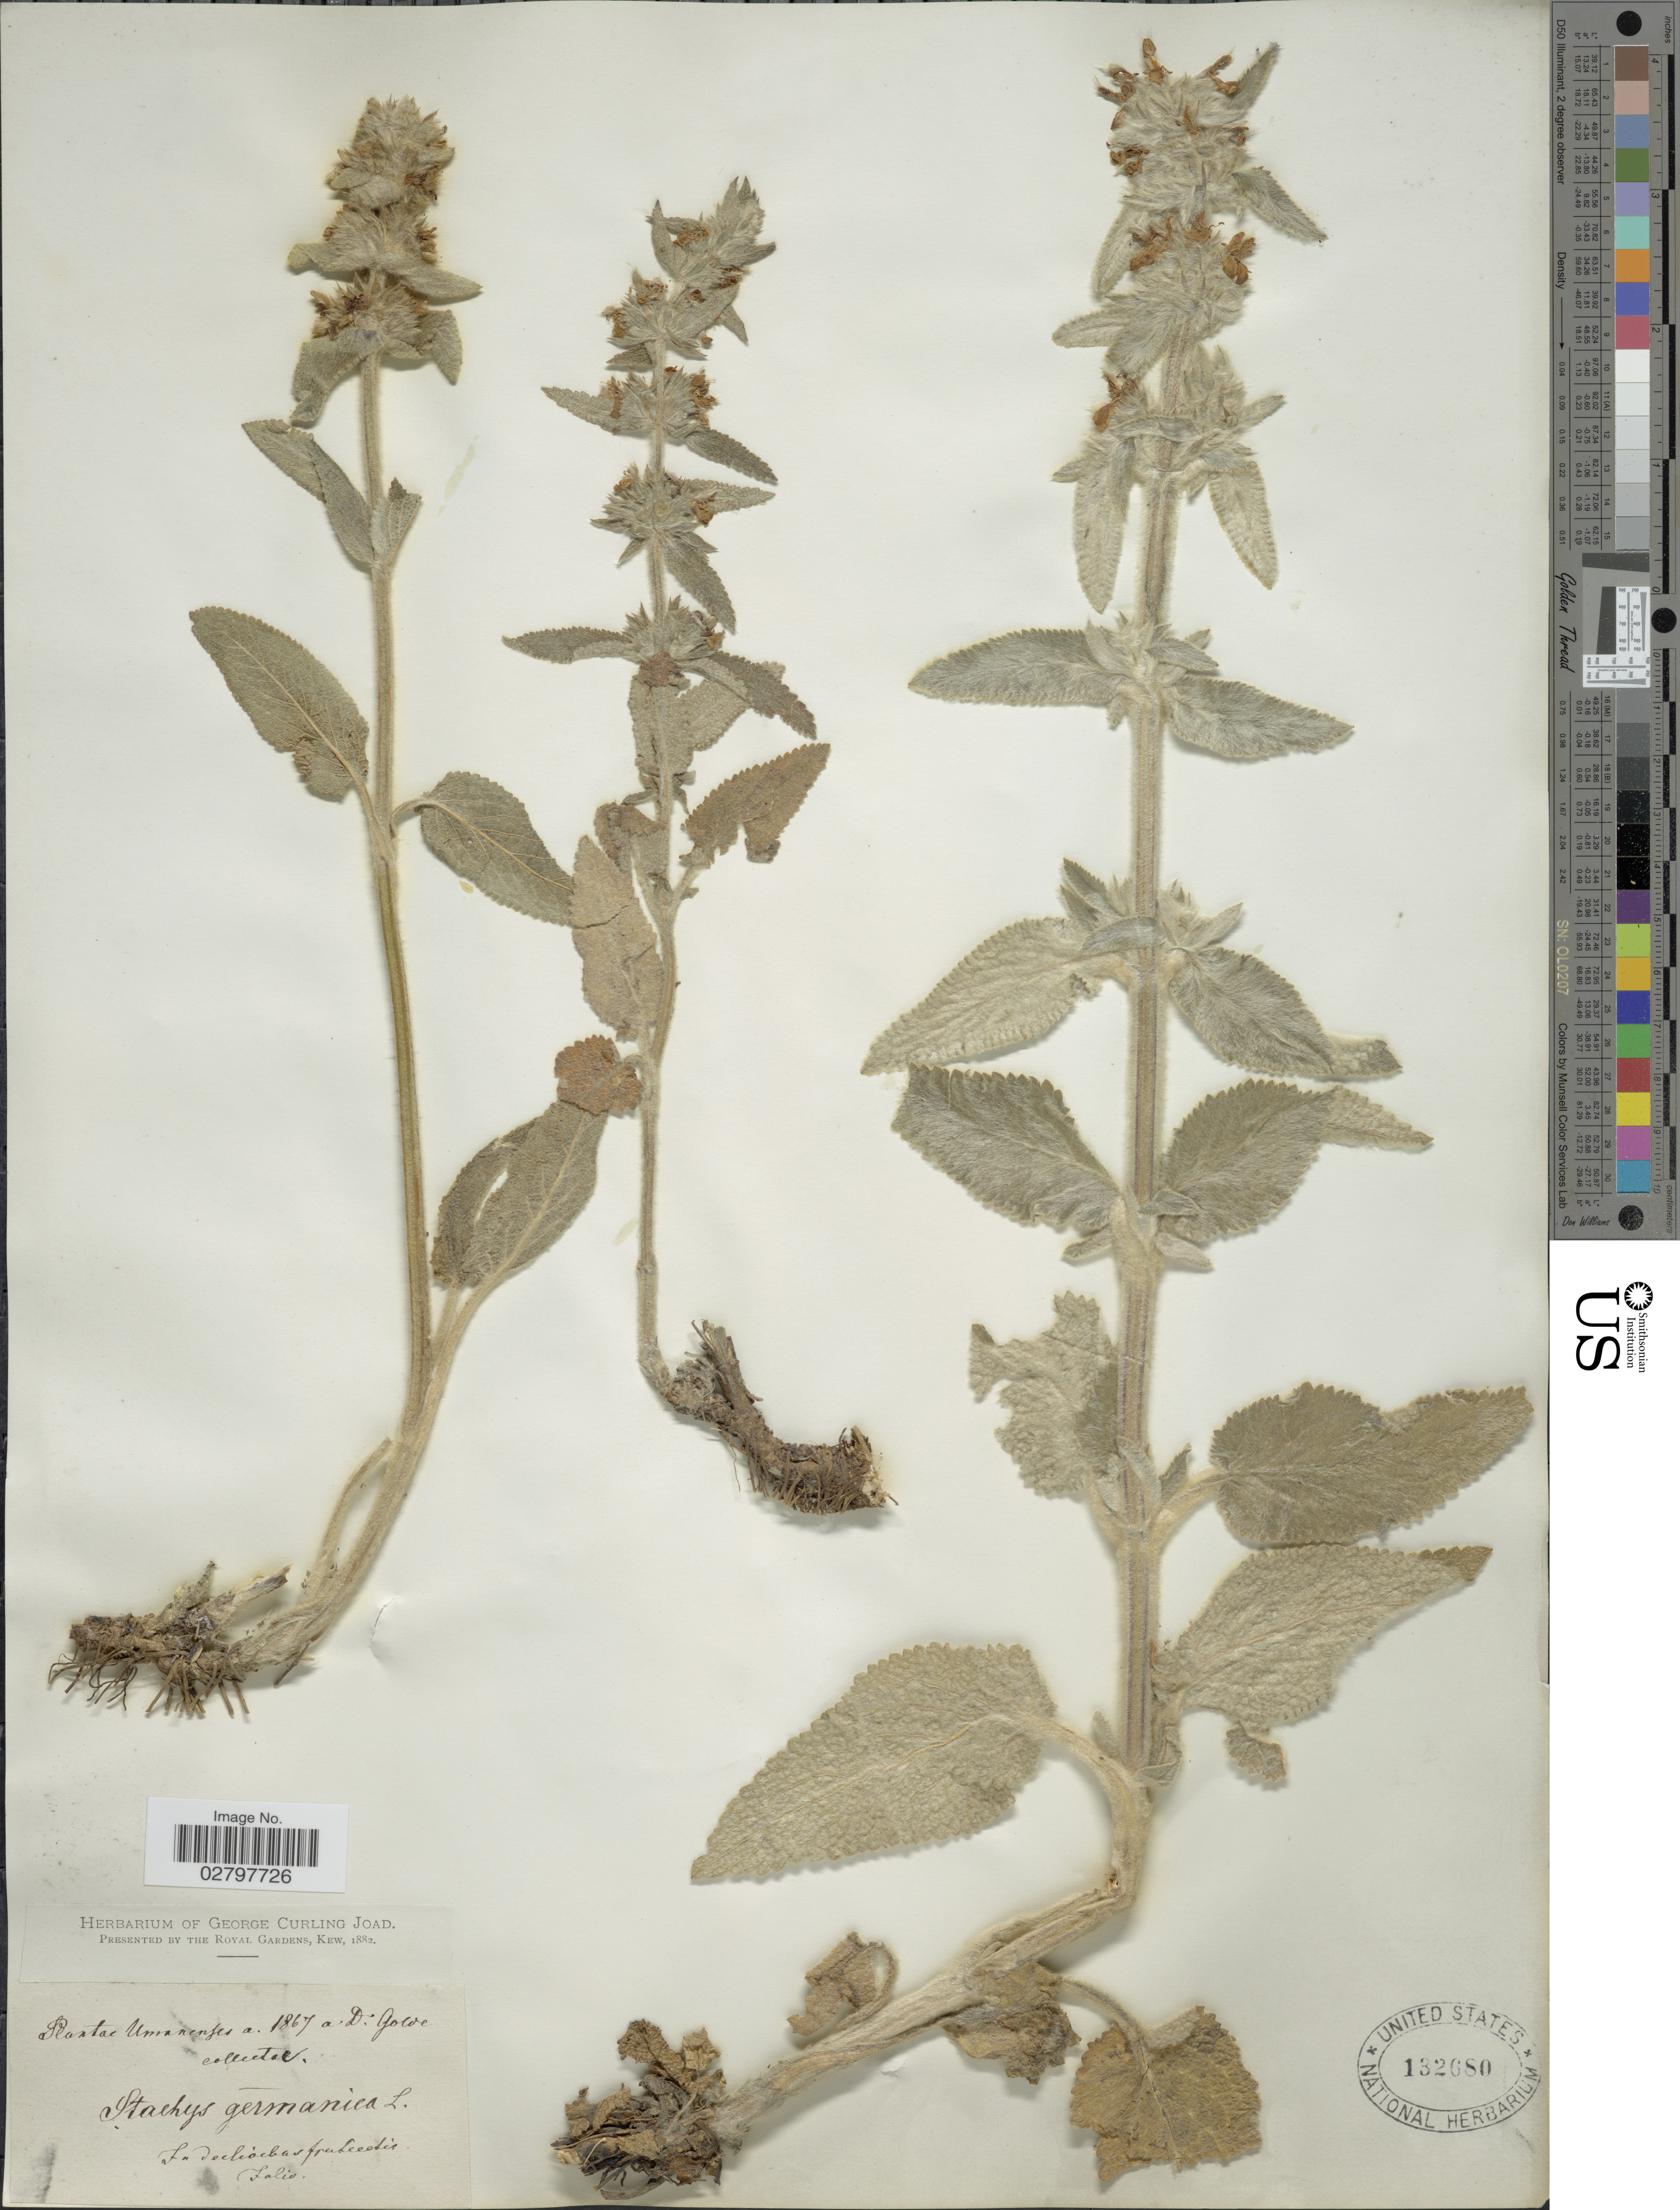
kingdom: Plantae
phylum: Tracheophyta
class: Magnoliopsida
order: Lamiales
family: Lamiaceae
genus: Stachys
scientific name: Stachys germanica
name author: L.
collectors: D. Golde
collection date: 1867-07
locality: Umanenfes in declioebas frutecetes Ialio. [interpreted]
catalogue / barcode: US 132680